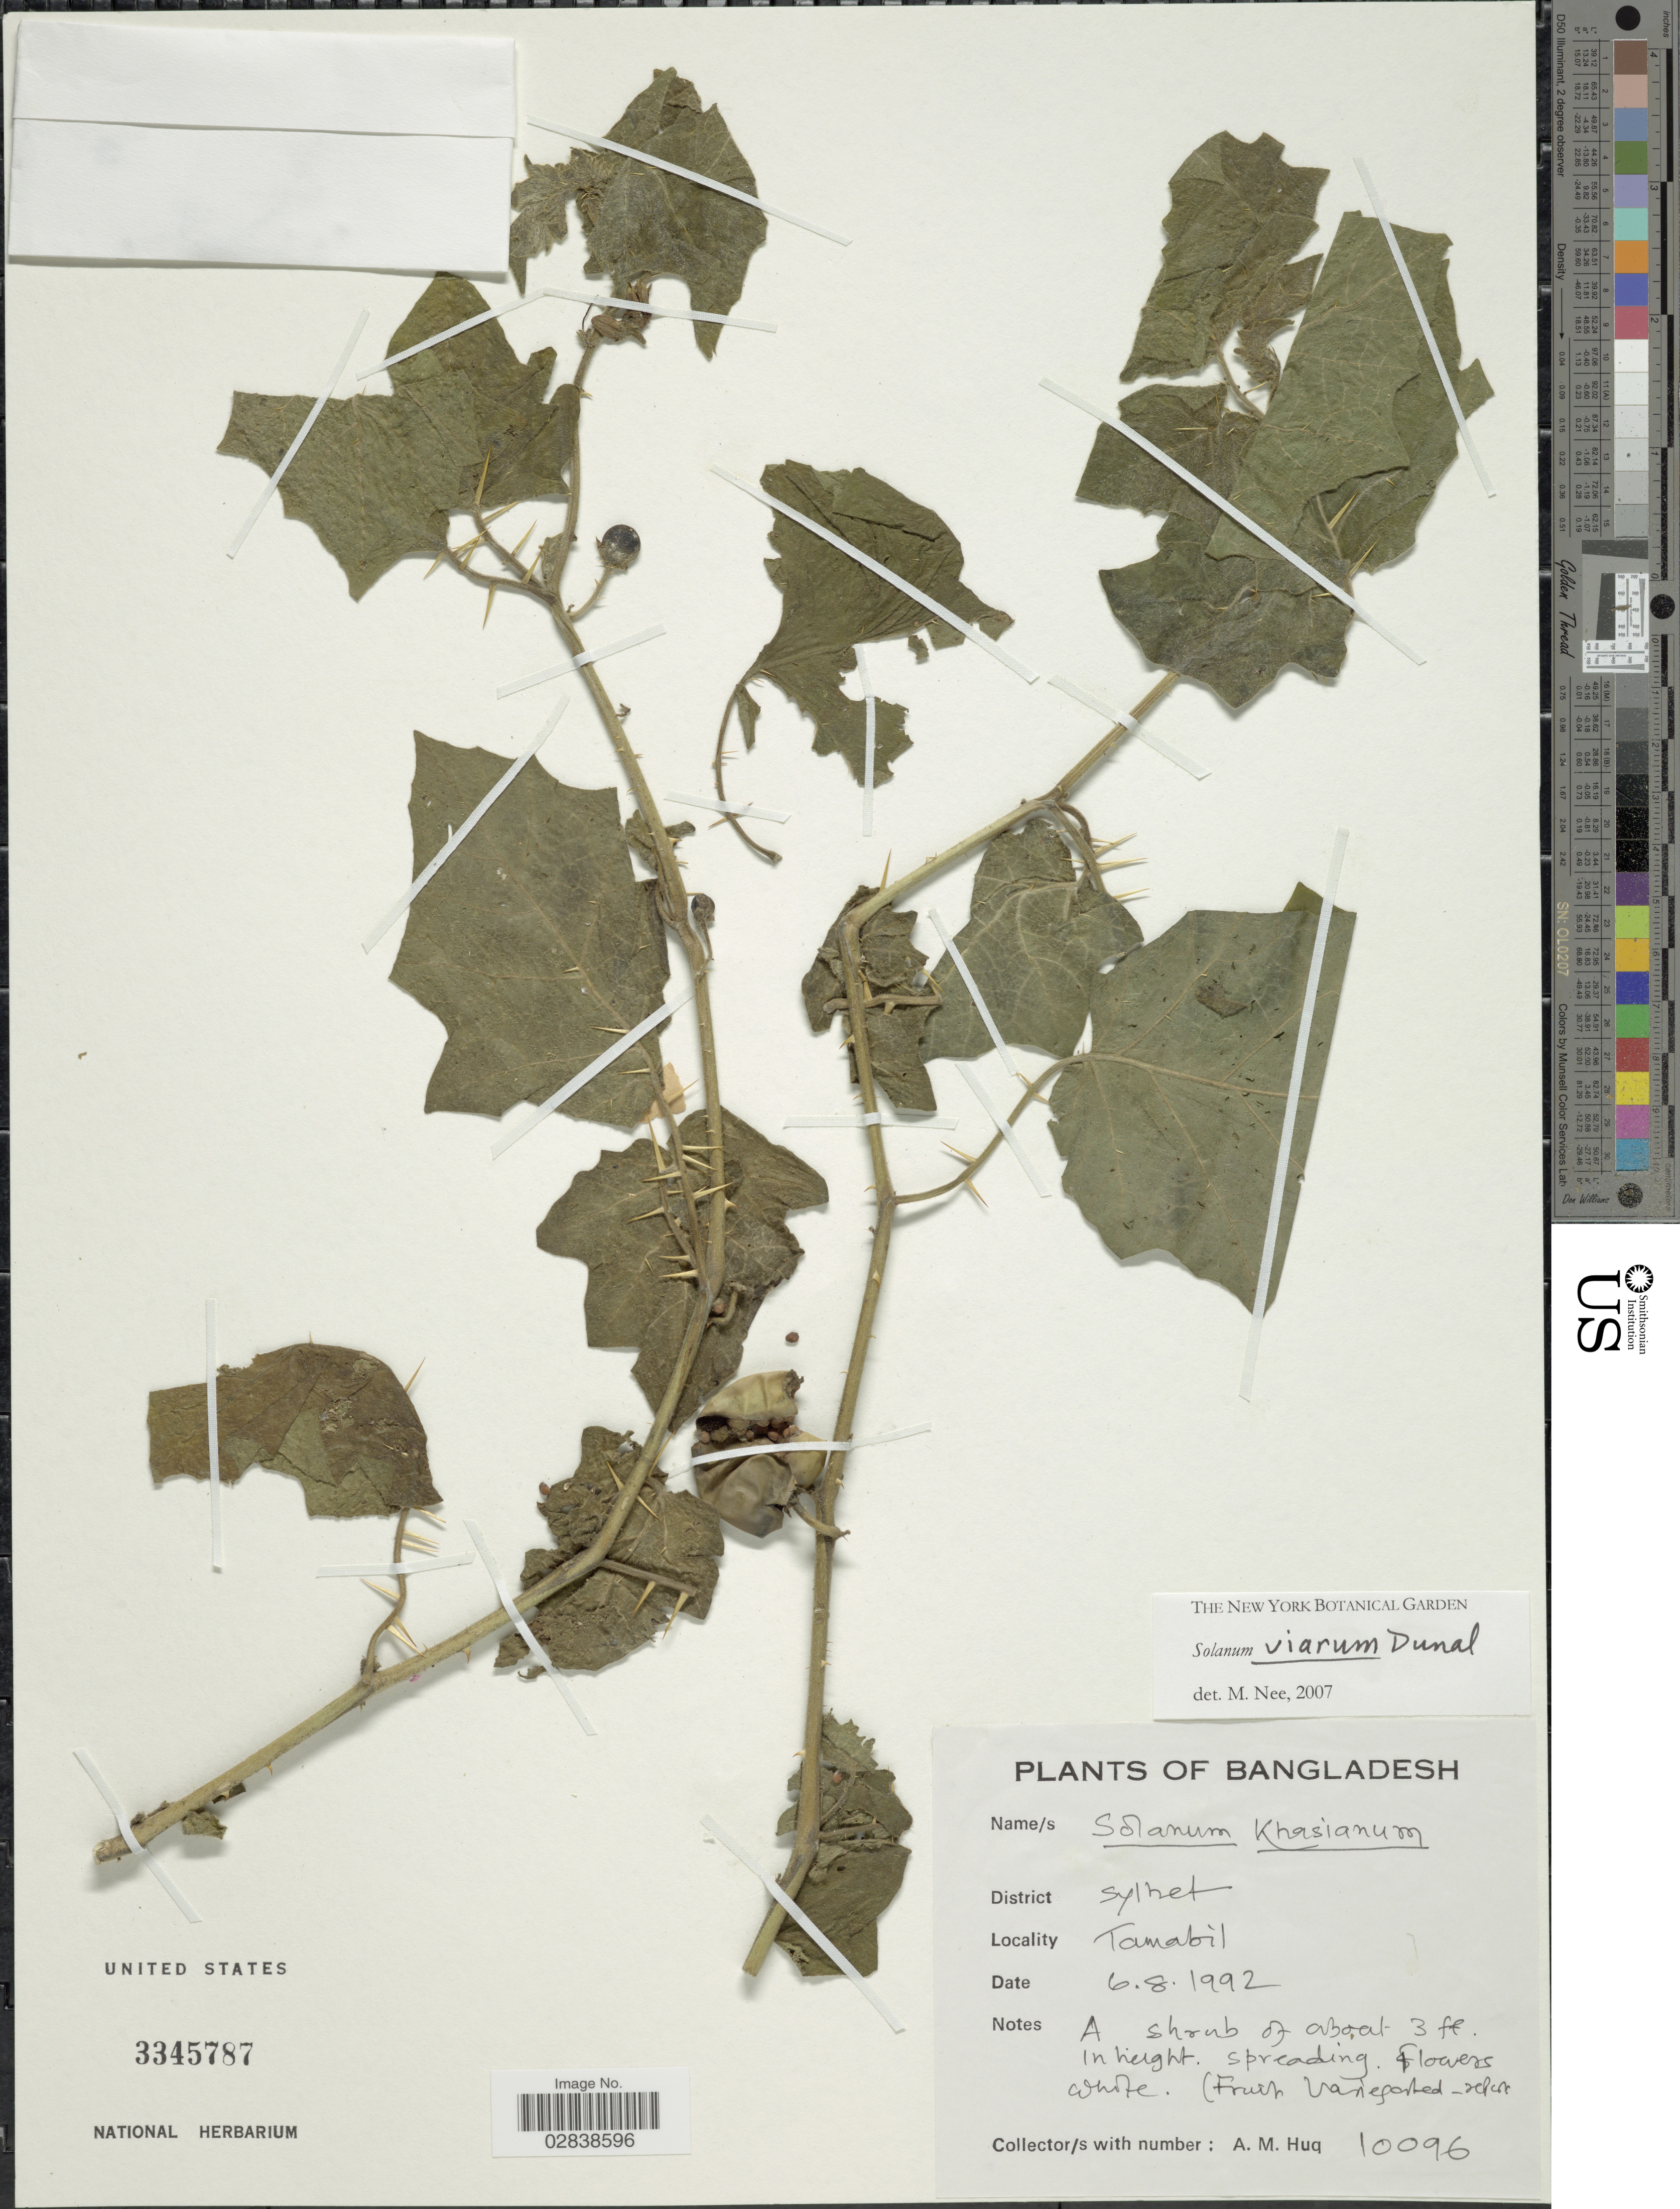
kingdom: Plantae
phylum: Tracheophyta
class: Magnoliopsida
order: Solanales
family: Solanaceae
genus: Solanum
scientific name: Solanum viarum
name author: Dunal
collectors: A. M. Huq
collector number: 10096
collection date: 1992-08-06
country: Bangladesh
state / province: Sylhet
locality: District Sylhet, Tamabil.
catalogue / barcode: US 3345787